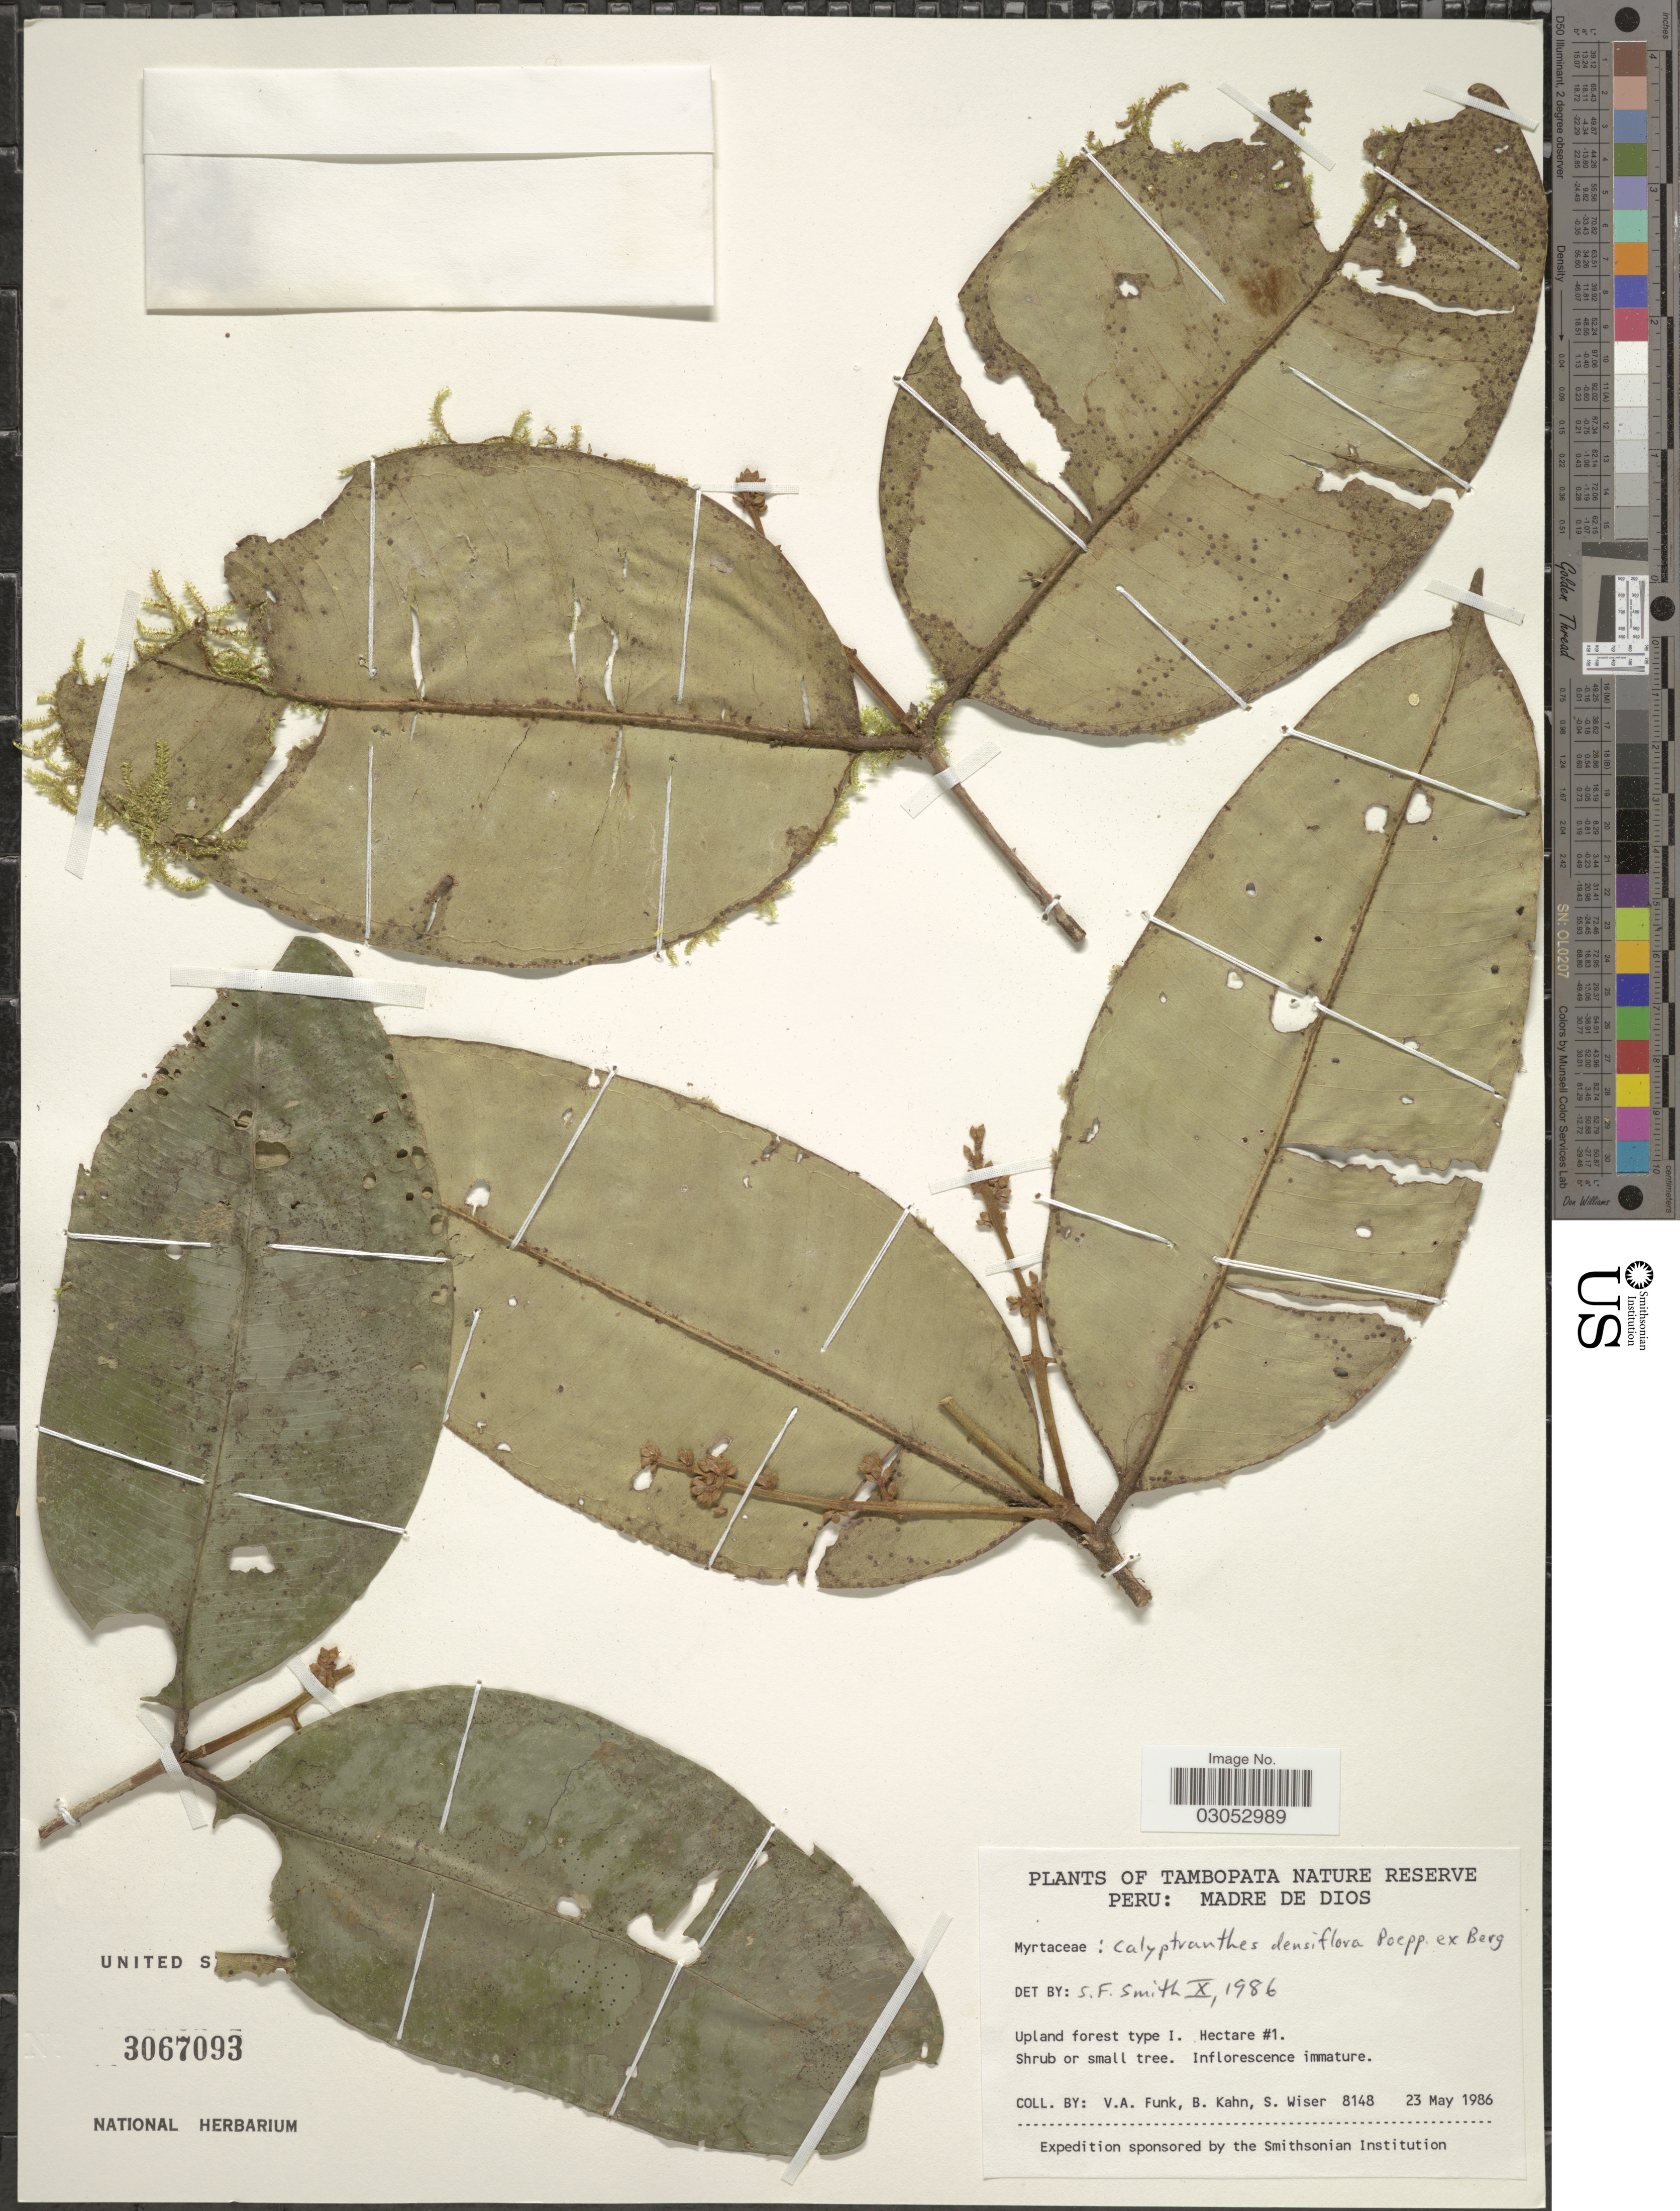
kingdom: Plantae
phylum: Tracheophyta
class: Magnoliopsida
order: Myrtales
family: Myrtaceae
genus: Myrcia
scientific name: Myrcia densiflora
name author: (Poepp. ex O. Berg) A.R. Lourenço & E. Lucas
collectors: V. Funk, B. Kahn & S. Wiser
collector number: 8148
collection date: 1986-05-23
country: Peru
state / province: Madre de Dios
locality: Tambopata Nature Reserve, Upland forest type I. Hectare #1.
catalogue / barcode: US 3067093